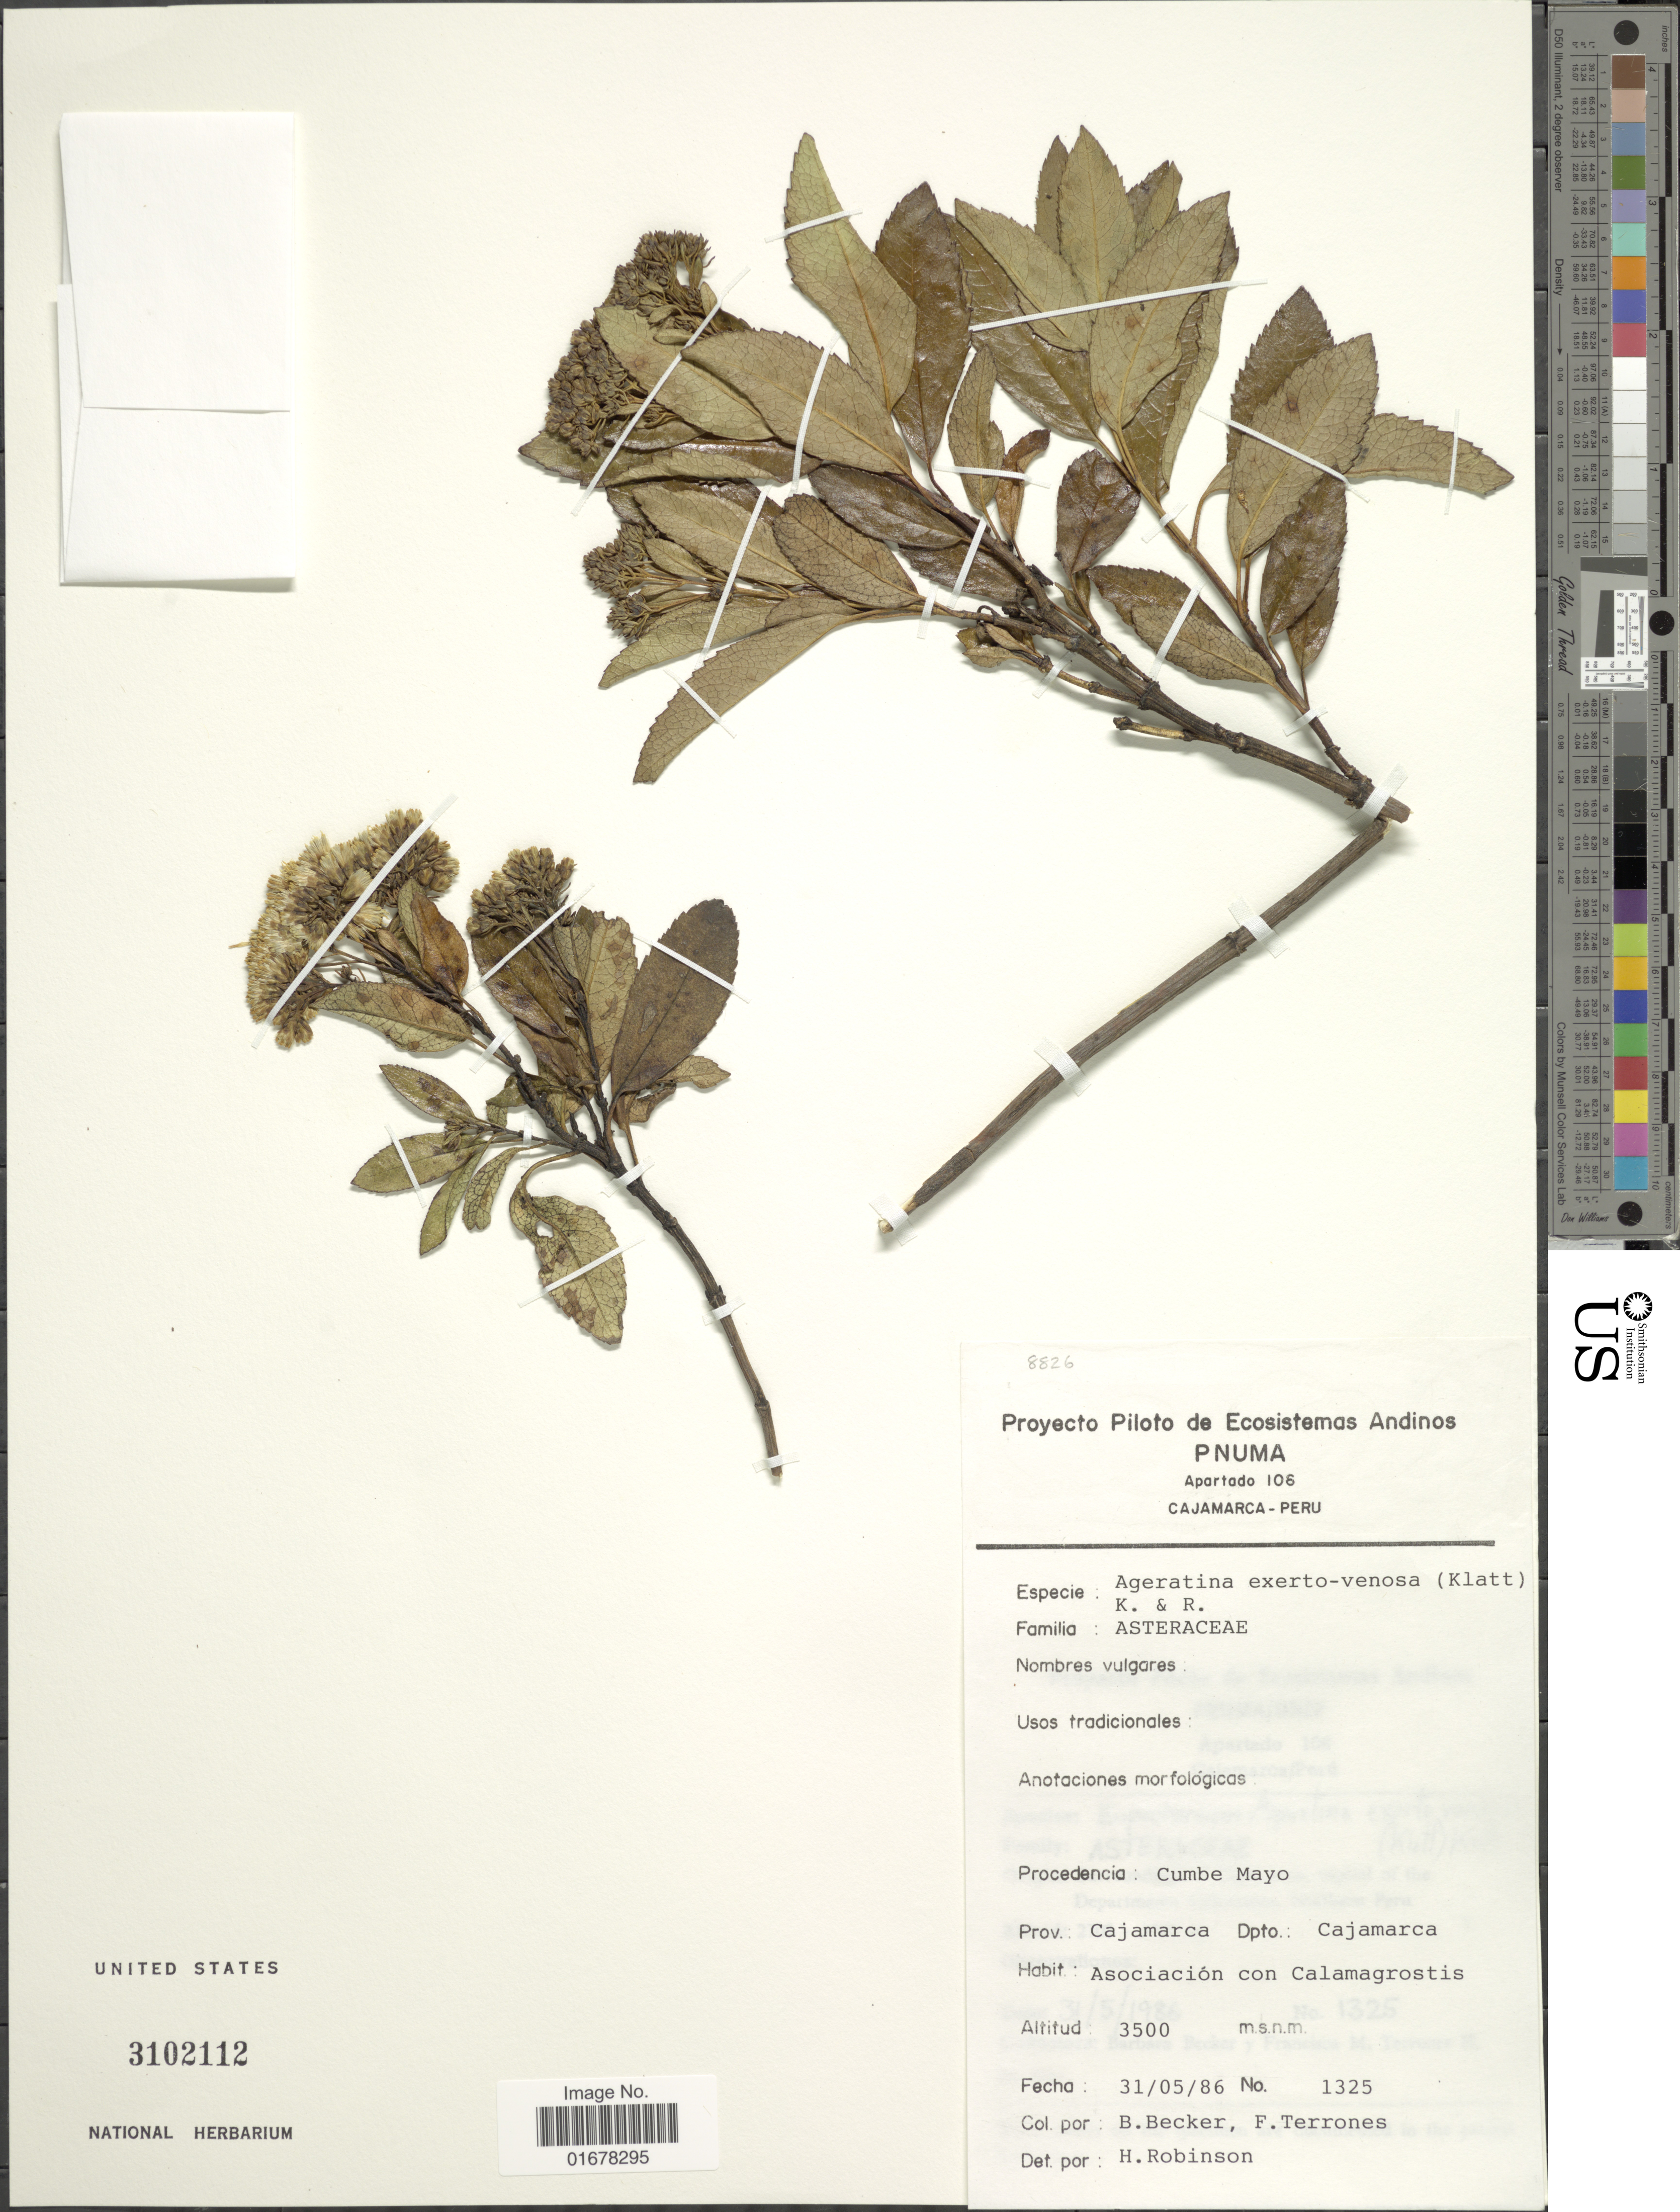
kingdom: Plantae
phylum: Tracheophyta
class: Magnoliopsida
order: Asterales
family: Asteraceae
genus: Ageratina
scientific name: Ageratina exserto-venosa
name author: (Klatt) R.M. King & H. Rob.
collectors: B. Becker & F. Terrones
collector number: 1325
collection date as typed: Transcribed d/m/y: 31/5/86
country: Peru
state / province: Cajamarca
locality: Procedencia: Cumbe Mayo, Prov.: Cajamarca, Dpto.: Cajamarca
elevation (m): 3500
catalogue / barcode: US 3102112